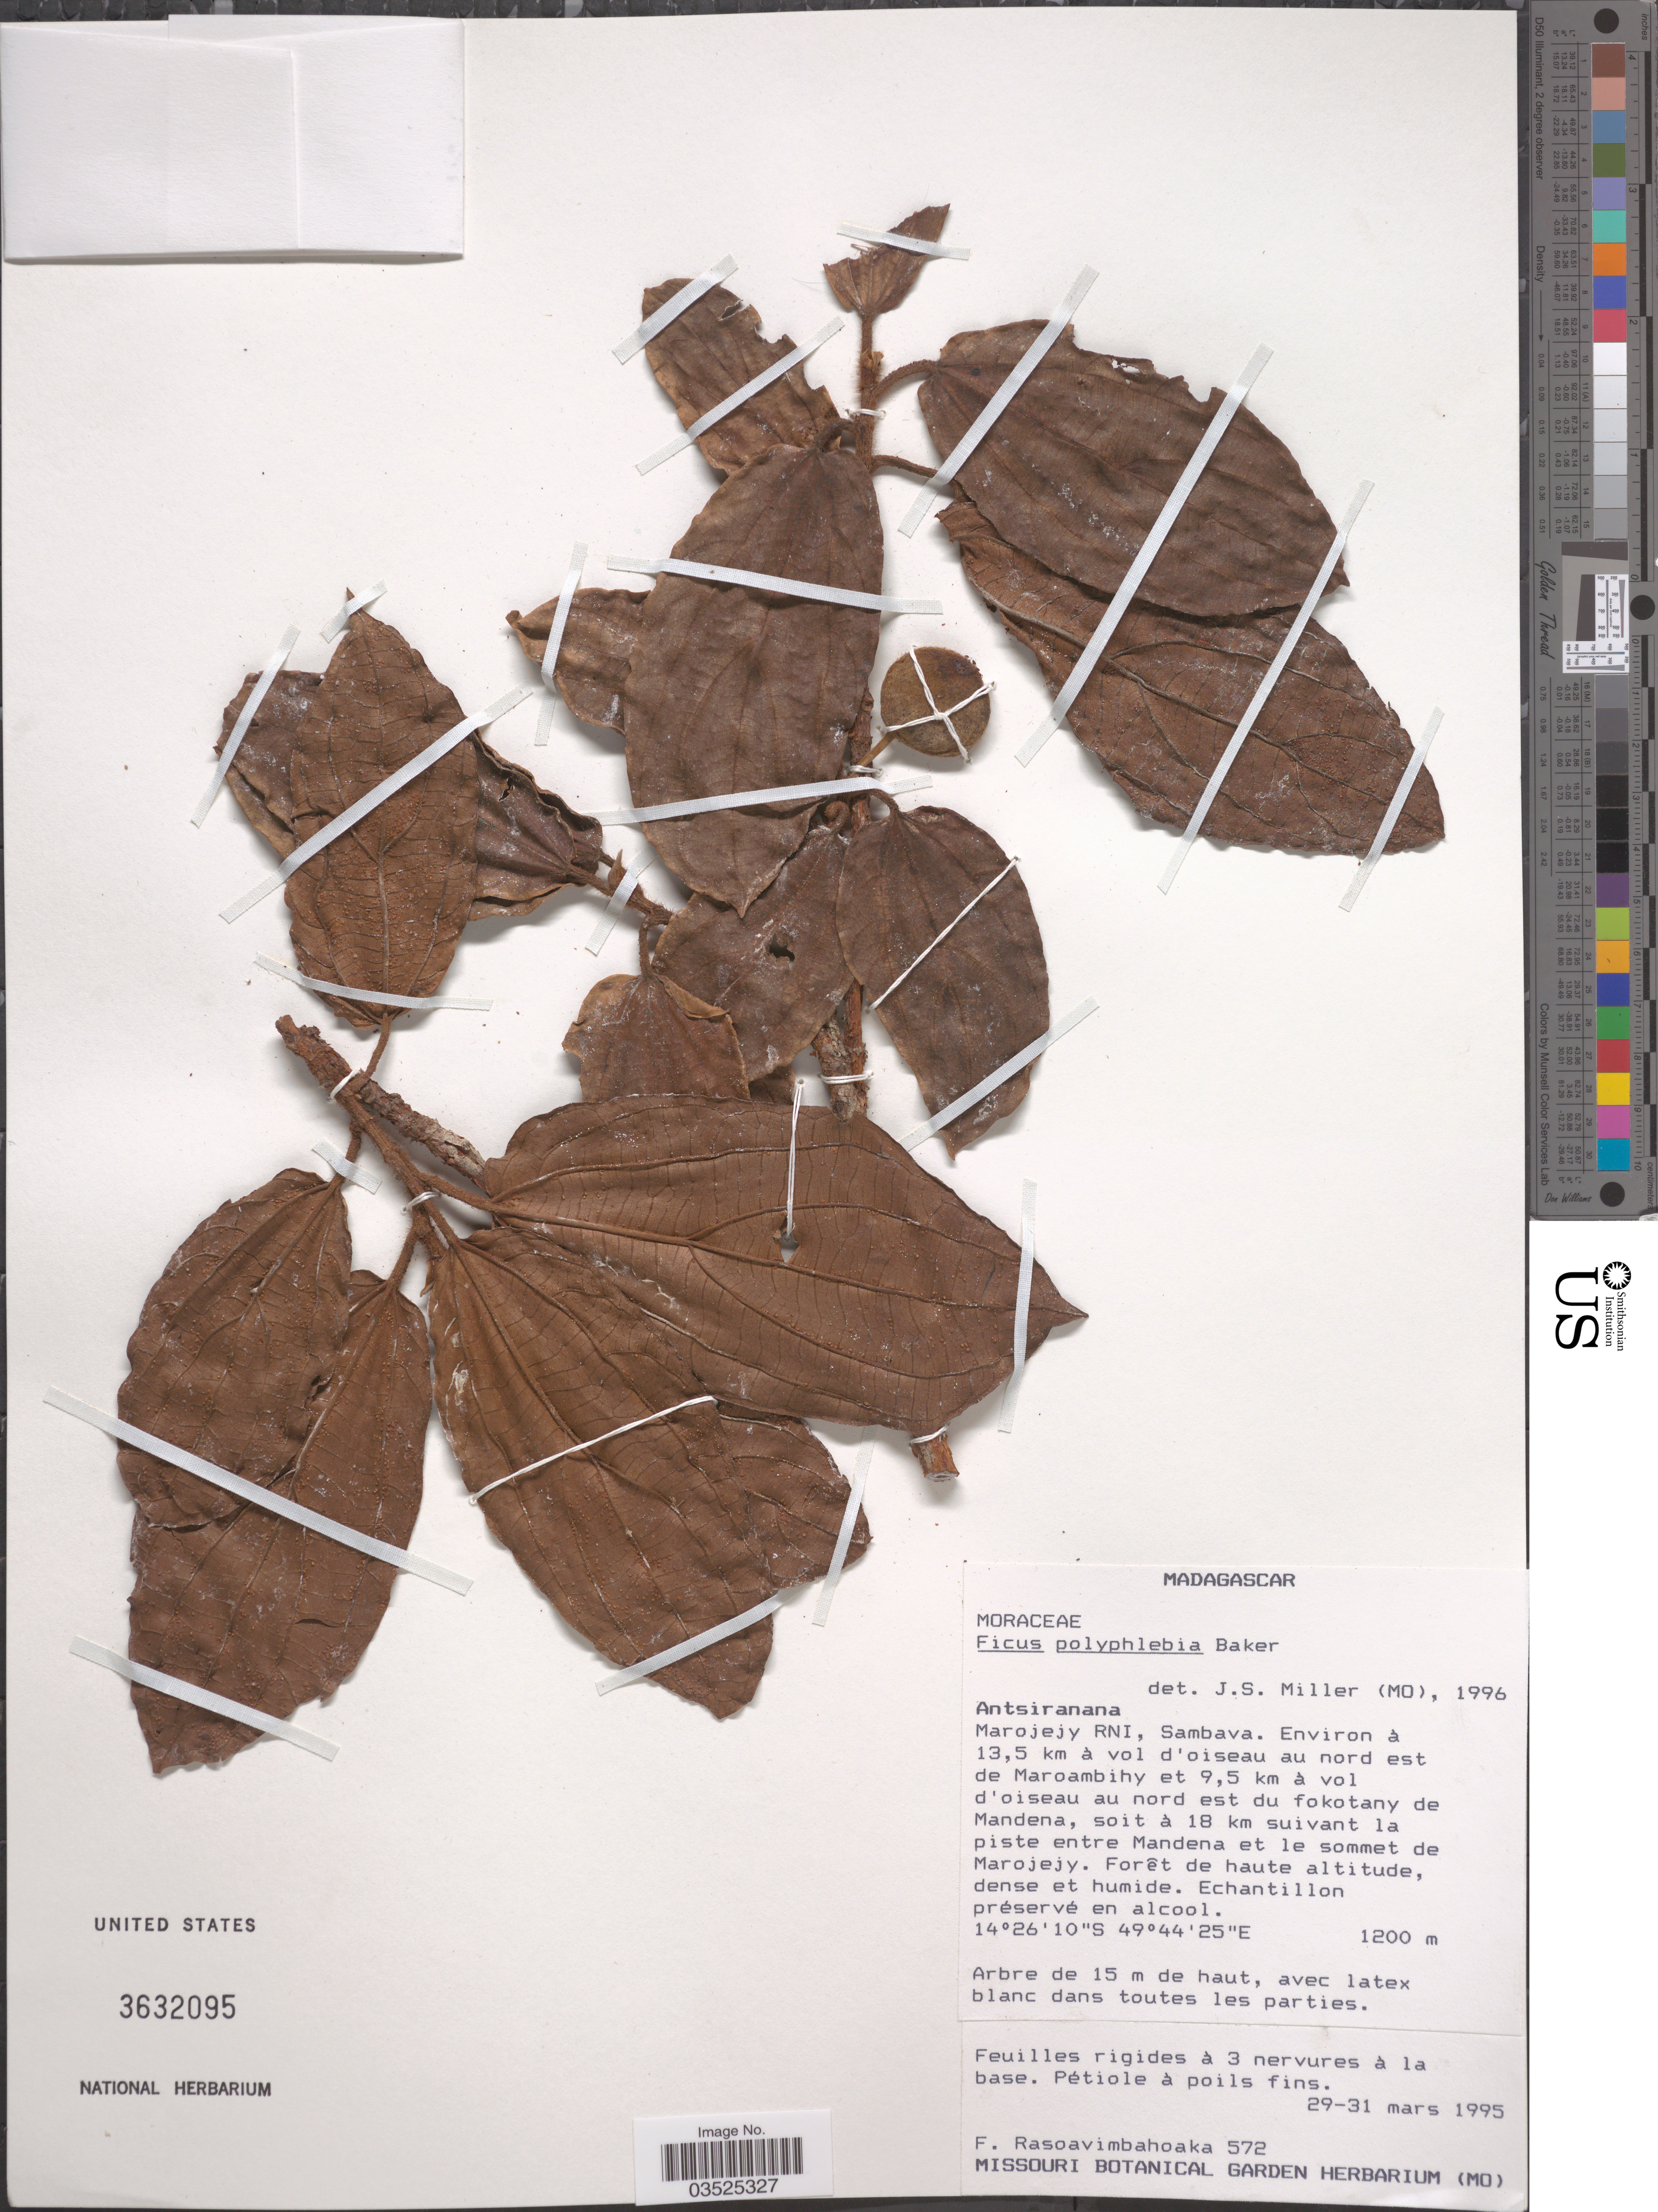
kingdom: Plantae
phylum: Tracheophyta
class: Magnoliopsida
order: Rosales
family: Moraceae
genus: Ficus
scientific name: Ficus polyphlebia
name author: Baker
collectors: F. Rasoavimbahoaka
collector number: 572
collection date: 1995-03-29/1995-03-31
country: Madagascar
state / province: Sava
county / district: Sambava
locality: Marojejy RNI, Sambava. Environ à 13.5 km à vol d'oiseau au nord est de Maroambihy et 9.5 km à vol d'oiseau au nord est du fokotany de Mandena, soit à 18 km suivant la piste entre Mandena et le sommet de Marojejy.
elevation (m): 1200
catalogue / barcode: US 3632095